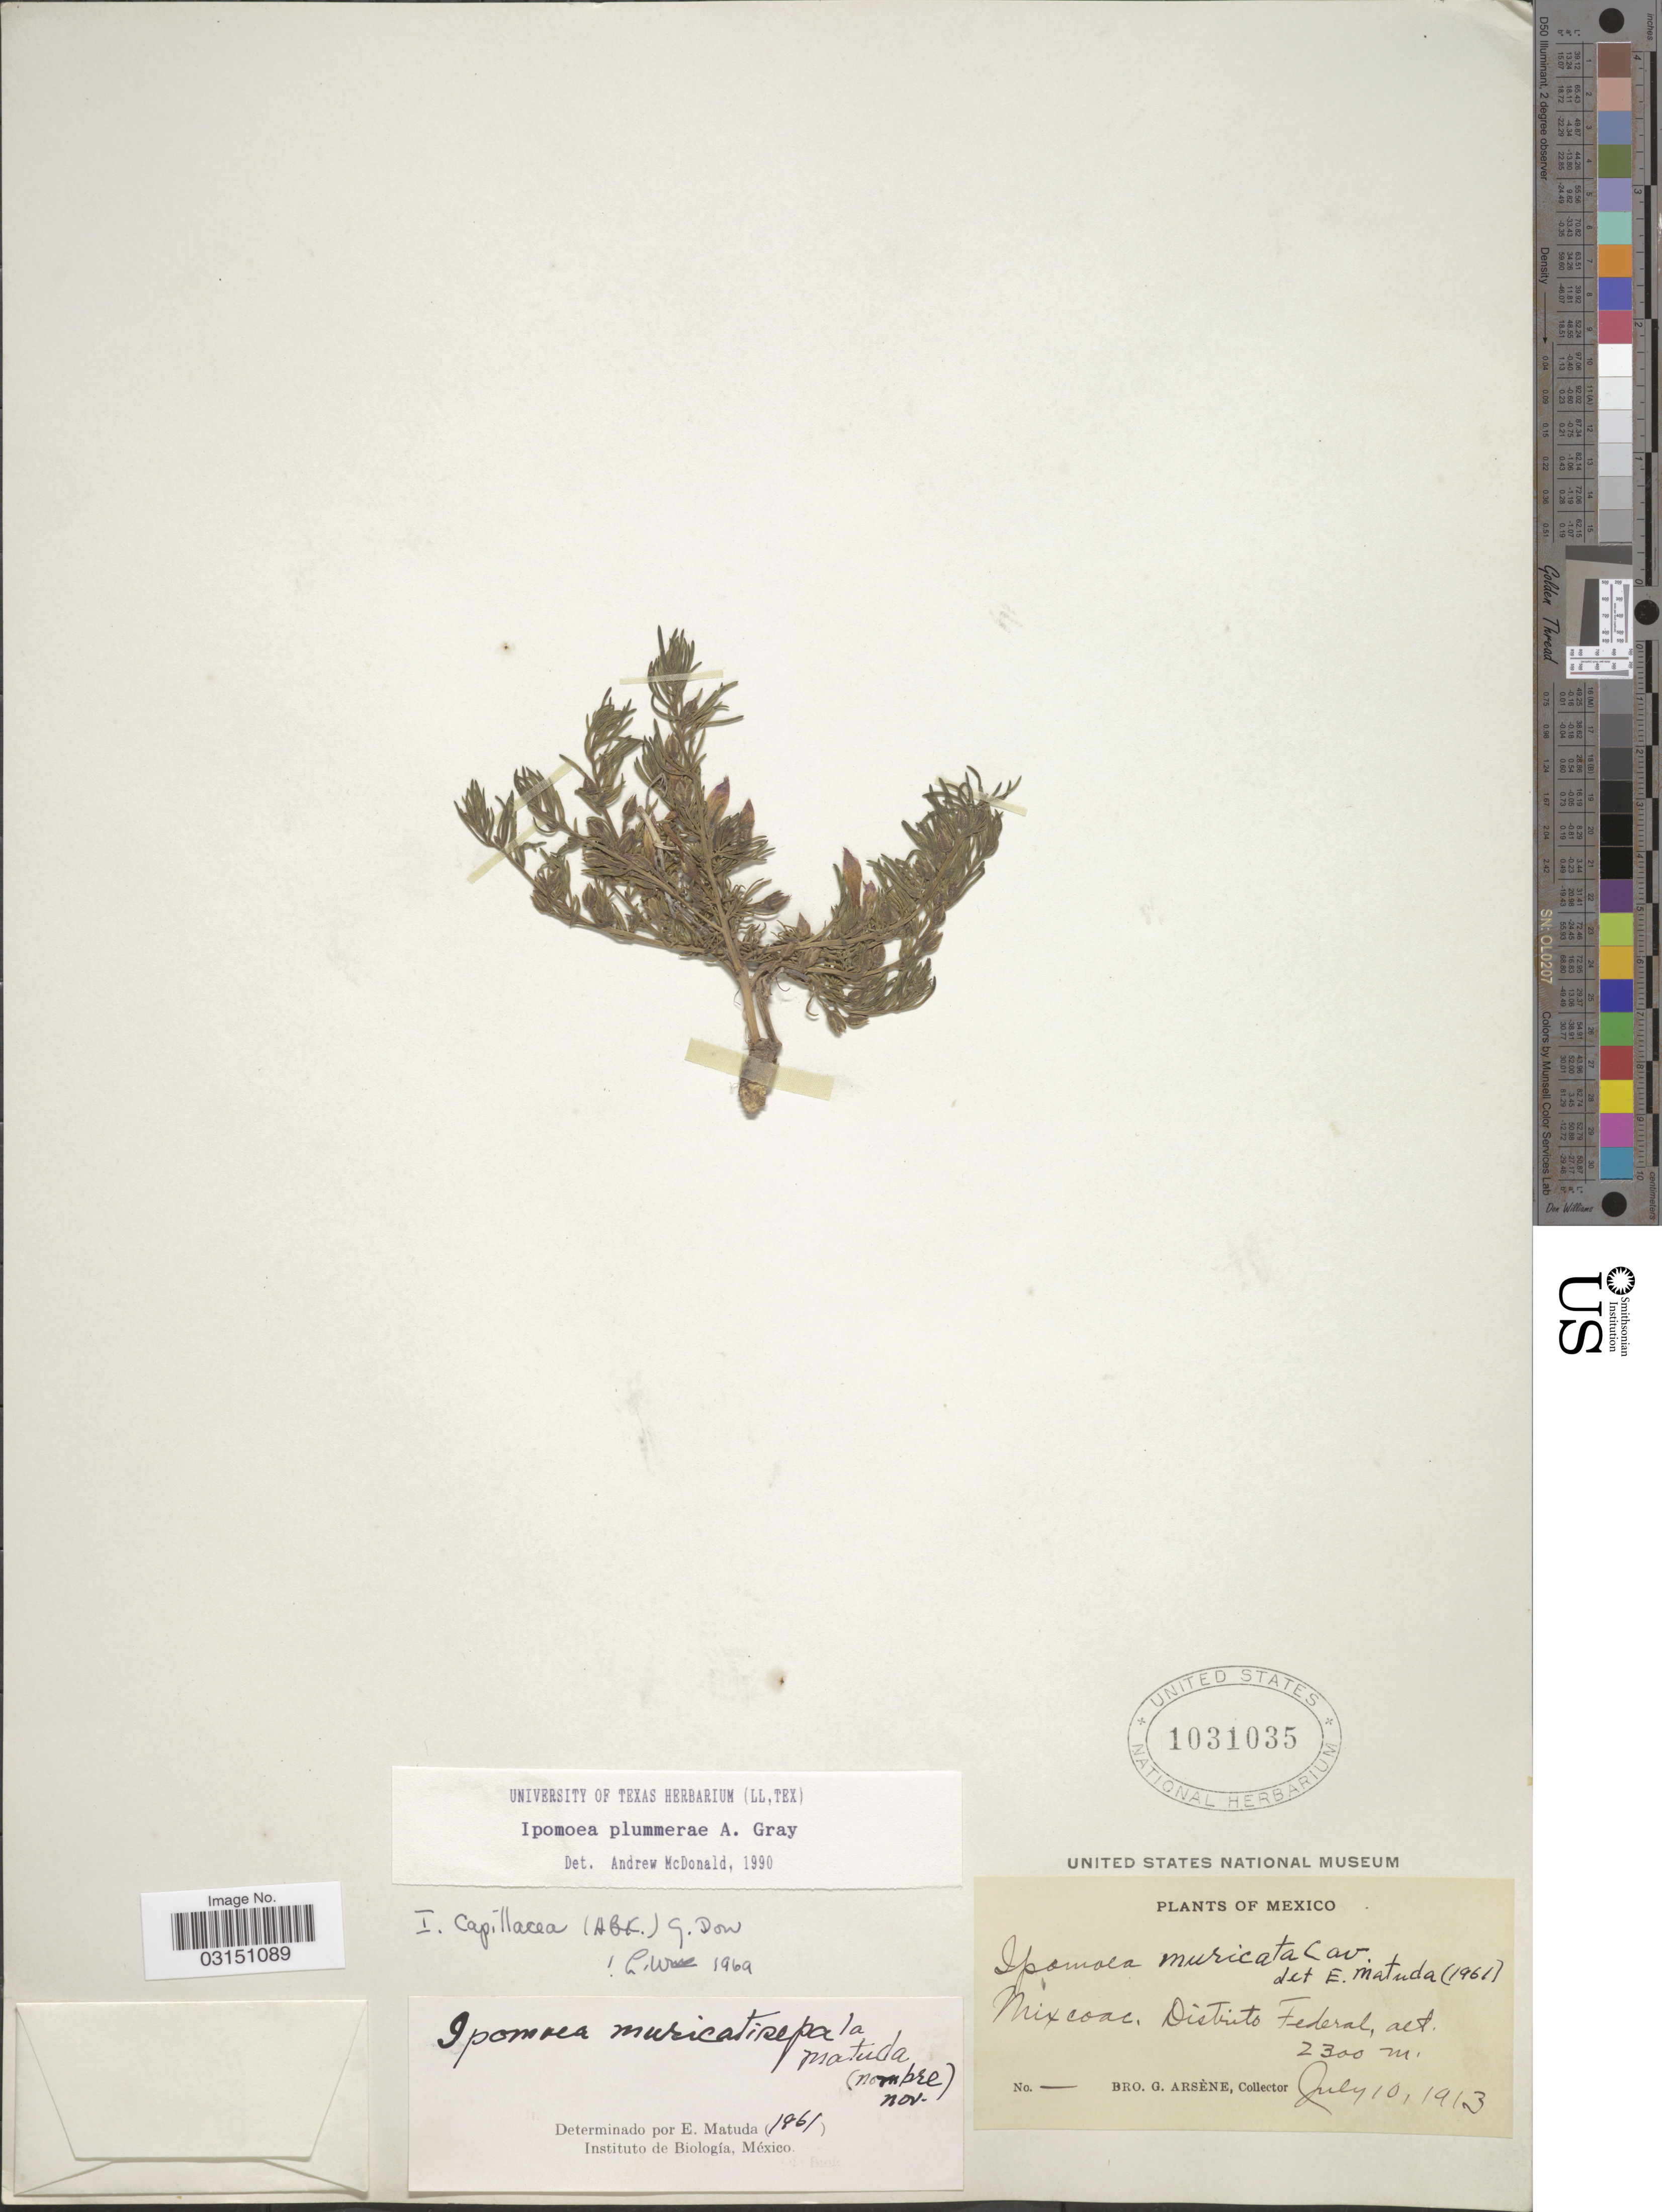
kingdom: Plantae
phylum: Tracheophyta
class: Magnoliopsida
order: Solanales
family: Convolvulaceae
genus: Ipomoea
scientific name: Ipomoea plummerae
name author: A. Gray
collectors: Bro. G. Arsène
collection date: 1913-07-10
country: Mexico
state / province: Distrito Federal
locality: Mixcoac.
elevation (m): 2300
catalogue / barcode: US 1031035